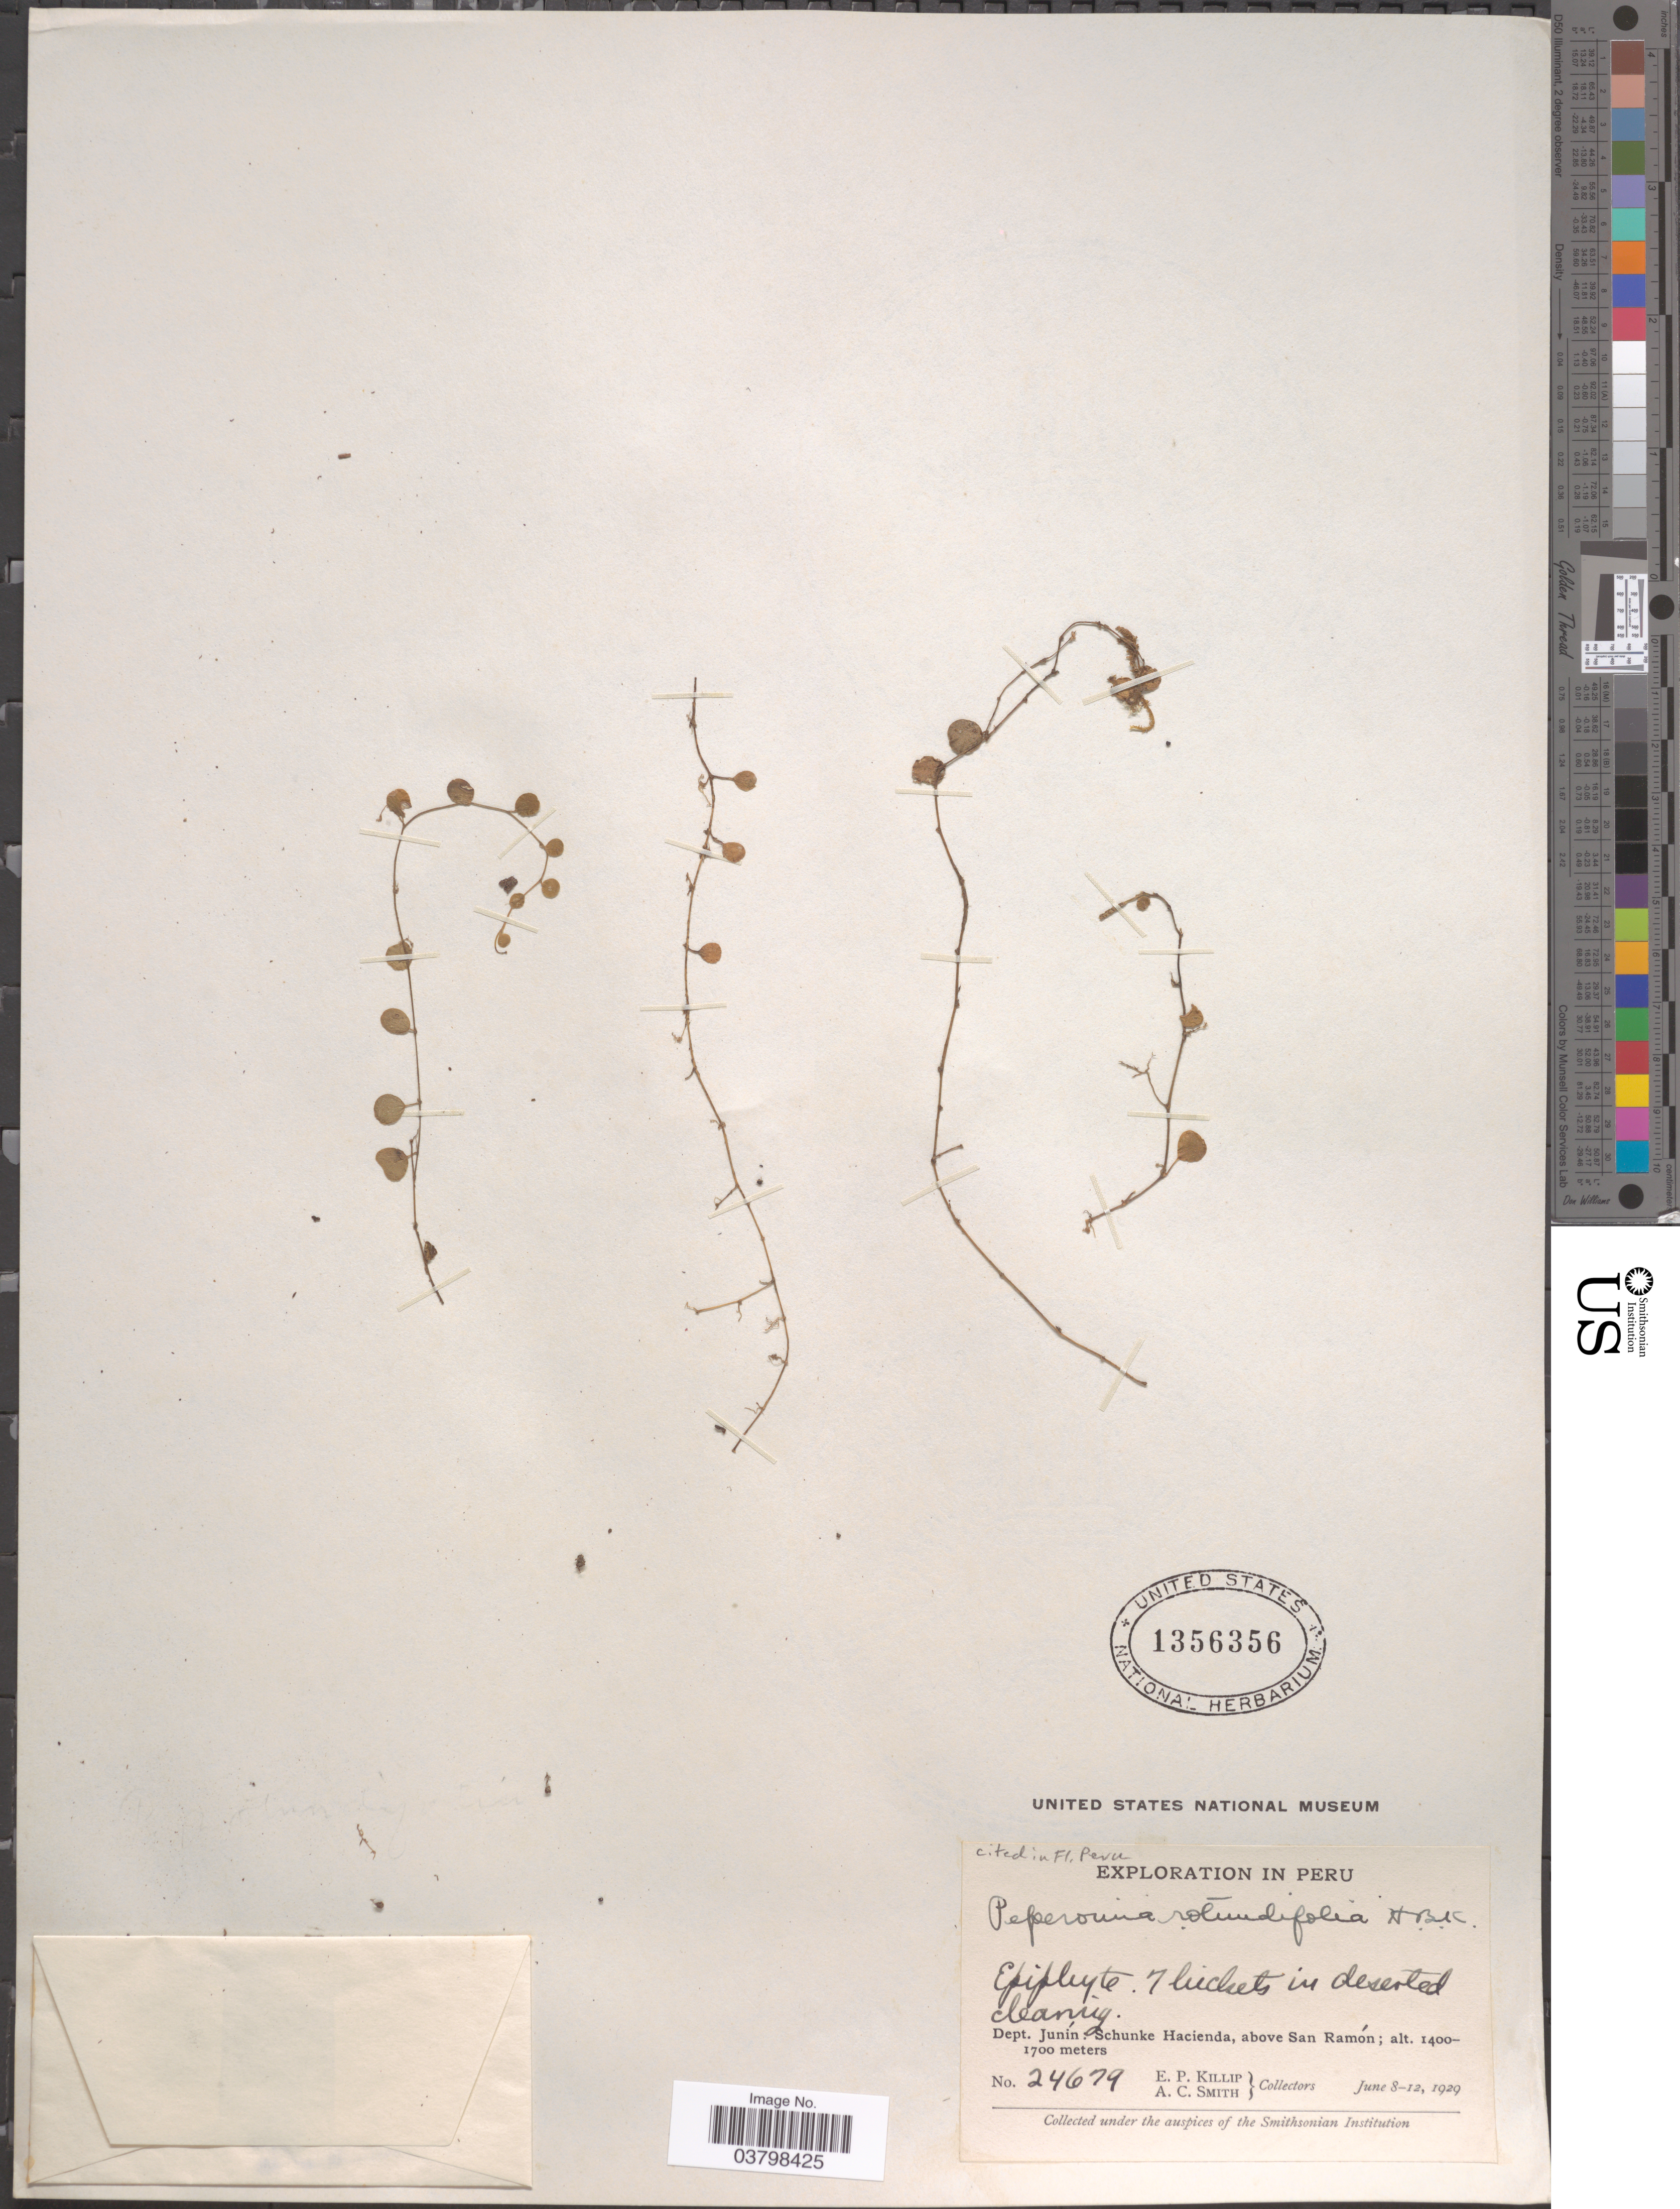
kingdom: Plantae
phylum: Tracheophyta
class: Magnoliopsida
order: Piperales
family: Piperaceae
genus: Peperomia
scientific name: Peperomia rotundifolia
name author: (L.) Kunth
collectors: E. P. Killip & A. C. Smith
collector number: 24679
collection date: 1929-06-08/1929-06-12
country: Peru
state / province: Junín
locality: Dept. Junín: Schunke Hacienda, above San Ramón.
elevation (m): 1400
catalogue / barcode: US 1356356